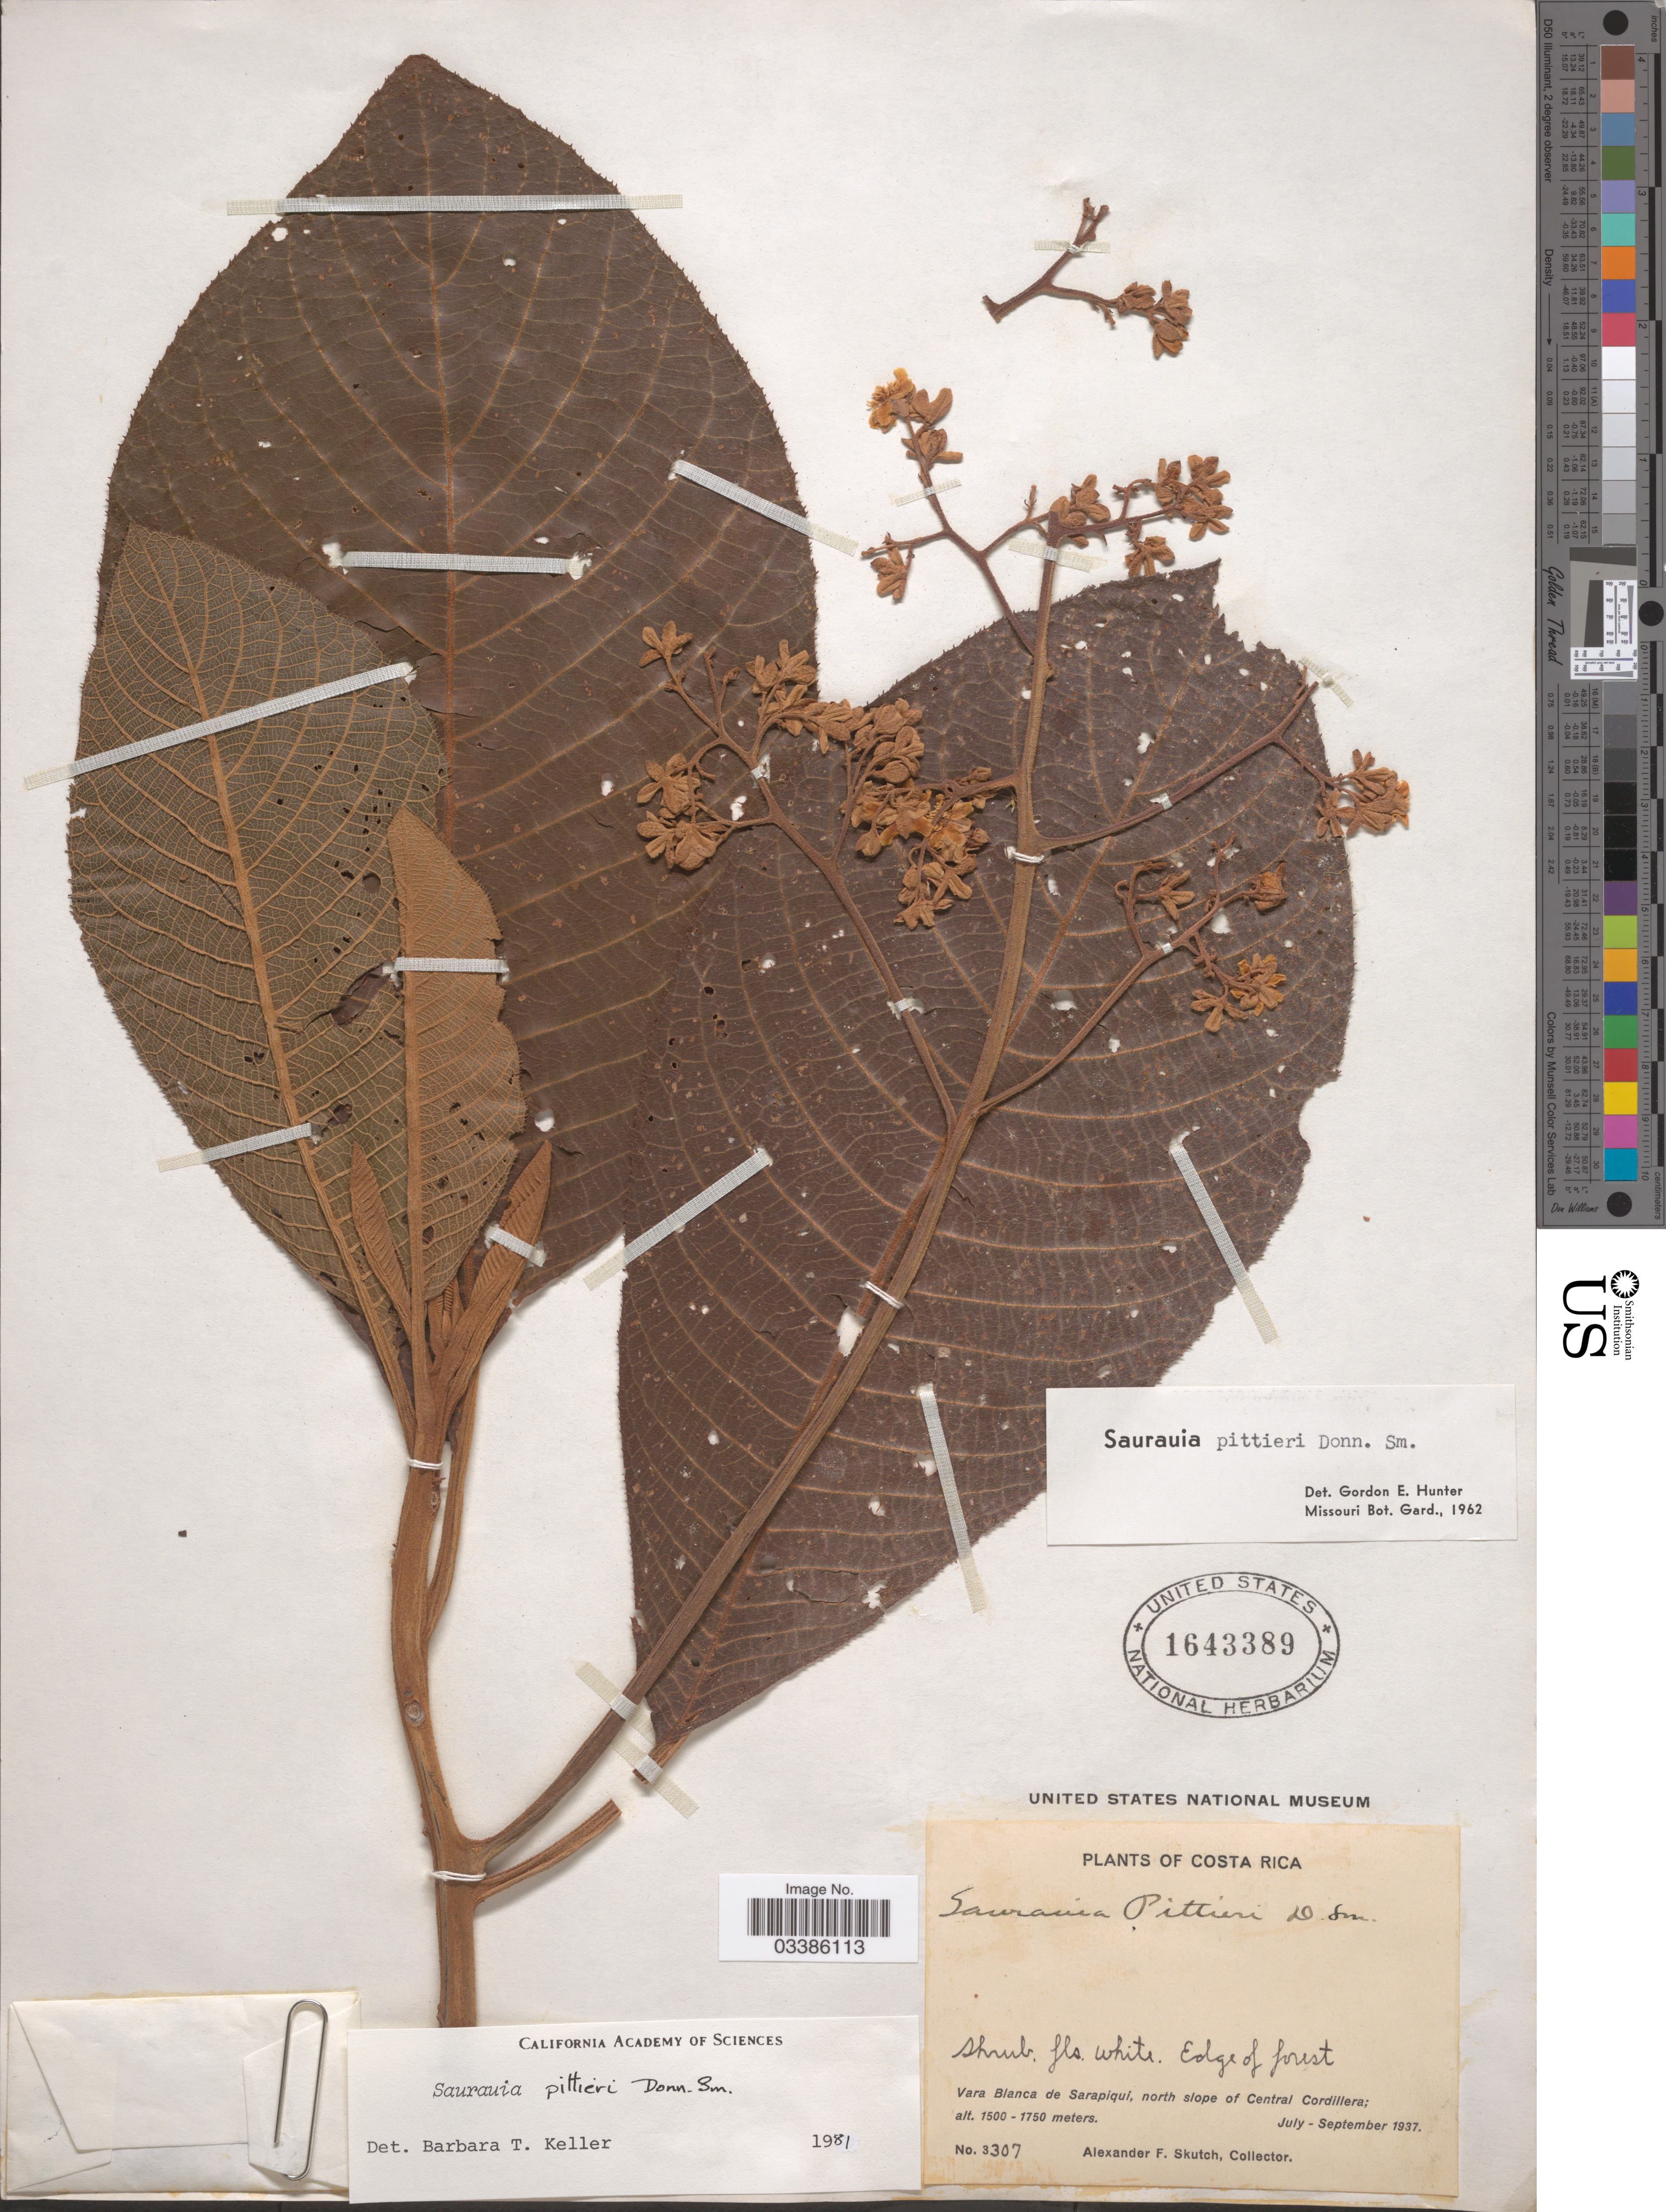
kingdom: Plantae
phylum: Tracheophyta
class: Magnoliopsida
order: Ericales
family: Actinidiaceae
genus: Saurauia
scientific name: Saurauia pittieri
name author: Donn. Sm.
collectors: A. F. Skutch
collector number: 3307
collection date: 1937-07/1937-09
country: Costa Rica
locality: Vara Blanca de Sarapiqui, north slope of Central Cordillera.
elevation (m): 1500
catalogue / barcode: US 1643389